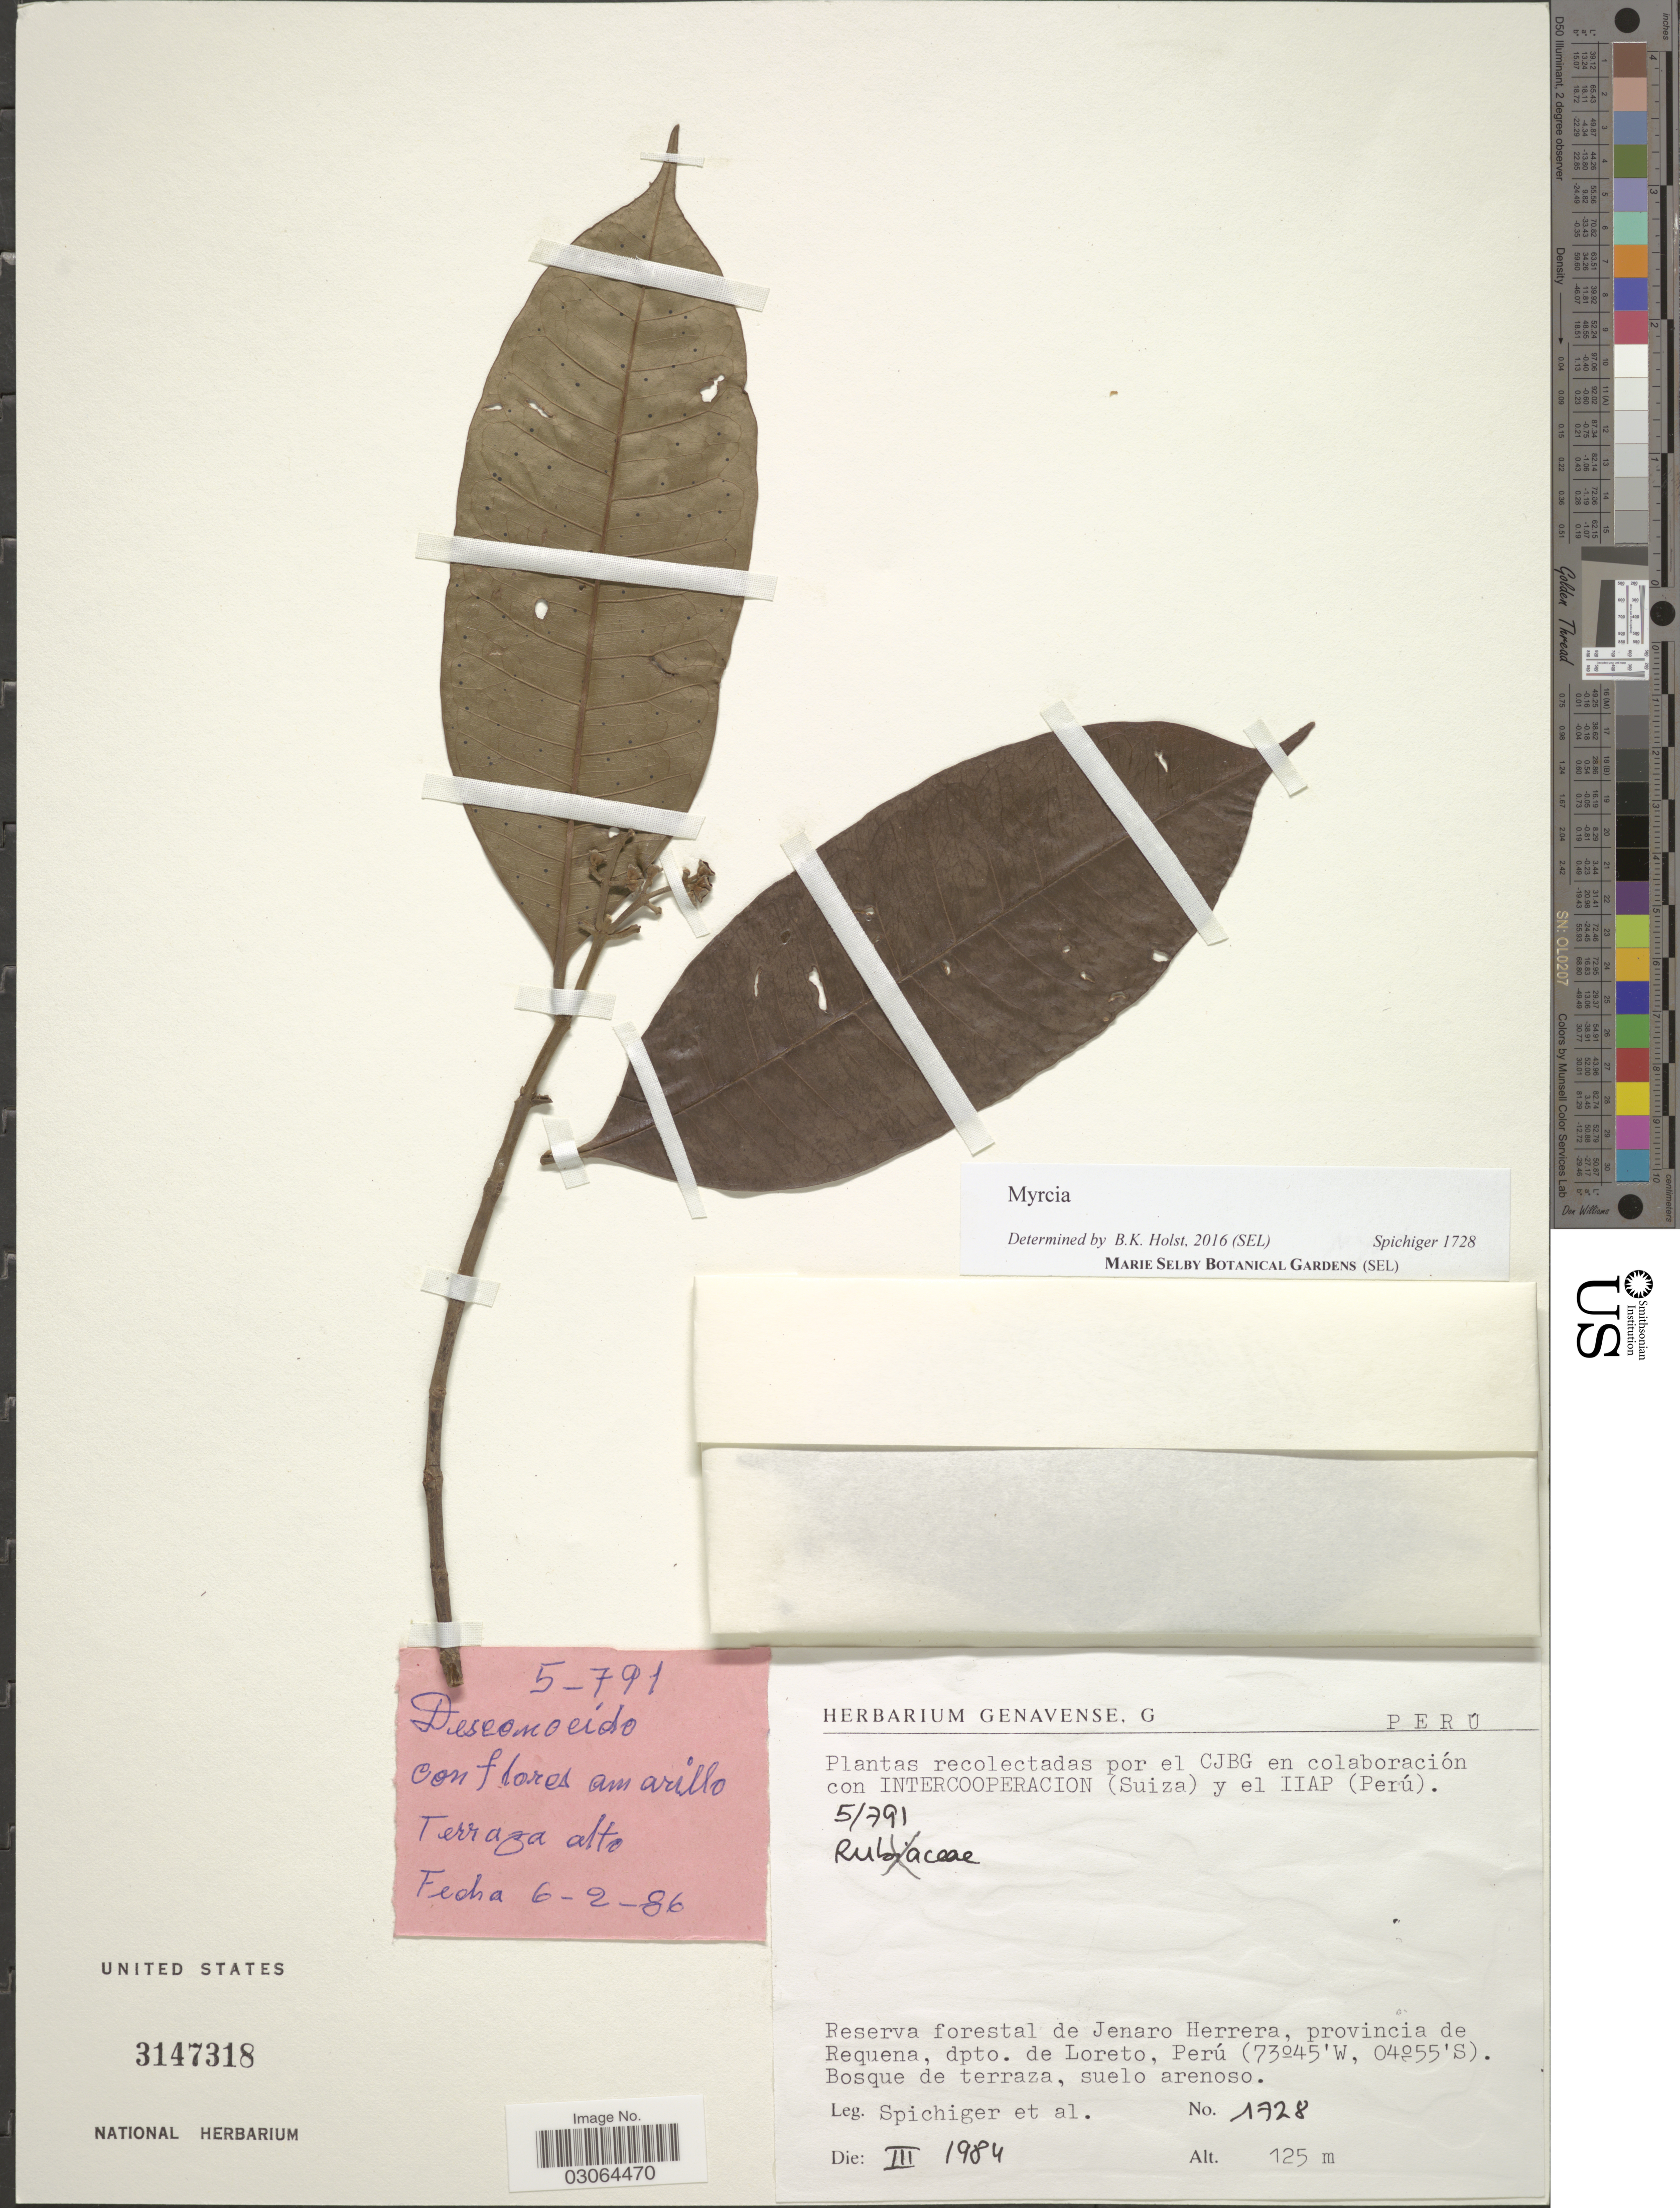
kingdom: Plantae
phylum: Tracheophyta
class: Magnoliopsida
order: Myrtales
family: Myrtaceae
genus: Myrcia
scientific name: Myrcia sp.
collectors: Spichiger & et al.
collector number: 1728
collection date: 1984-03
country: Peru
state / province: Loreto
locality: Reserva forestal de Jenaro Herrera, provincia de Requena, dpto. de Loreto.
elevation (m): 125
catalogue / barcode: US 3147318